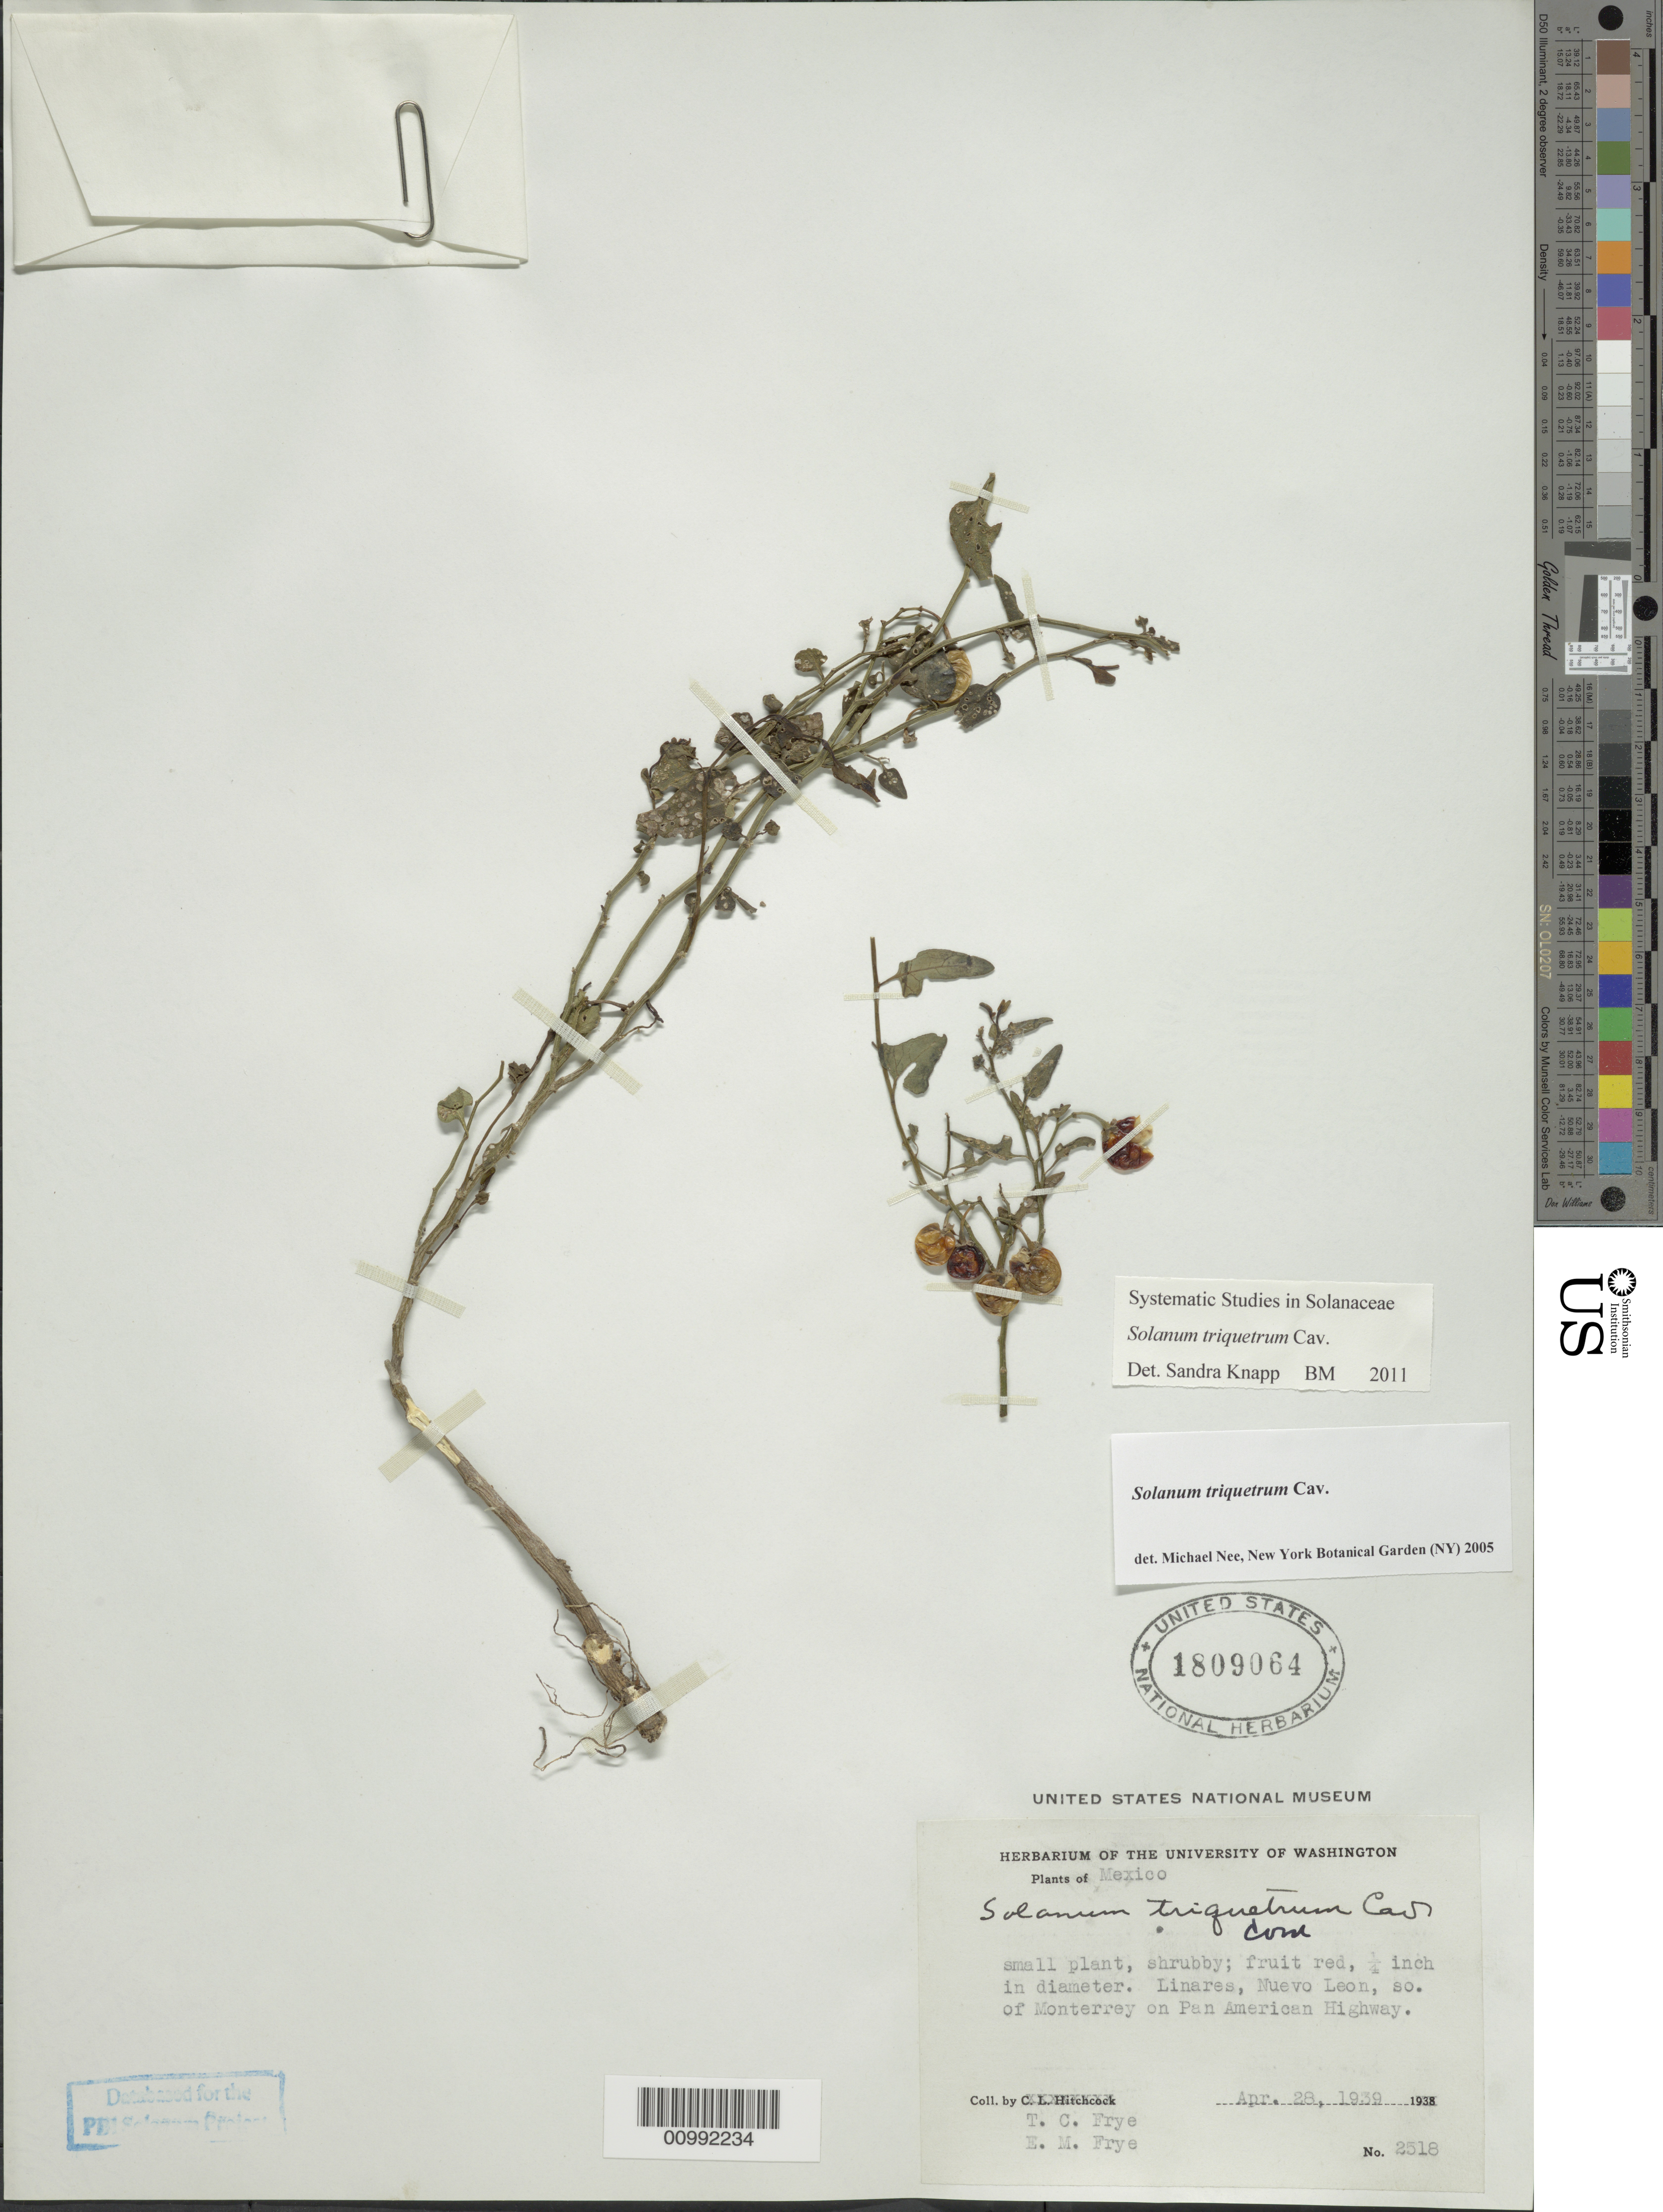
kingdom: Plantae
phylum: Tracheophyta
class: Magnoliopsida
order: Solanales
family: Solanaceae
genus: Solanum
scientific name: Solanum triquetrum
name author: Cav.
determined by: Knapp, S. D.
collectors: T. C. Frye & E. Frye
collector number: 2518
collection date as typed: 28 Apr 1939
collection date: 1939-04-28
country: Mexico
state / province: Nuevo León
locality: S of Monterrey on Pan-American highway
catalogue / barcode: US 1809064